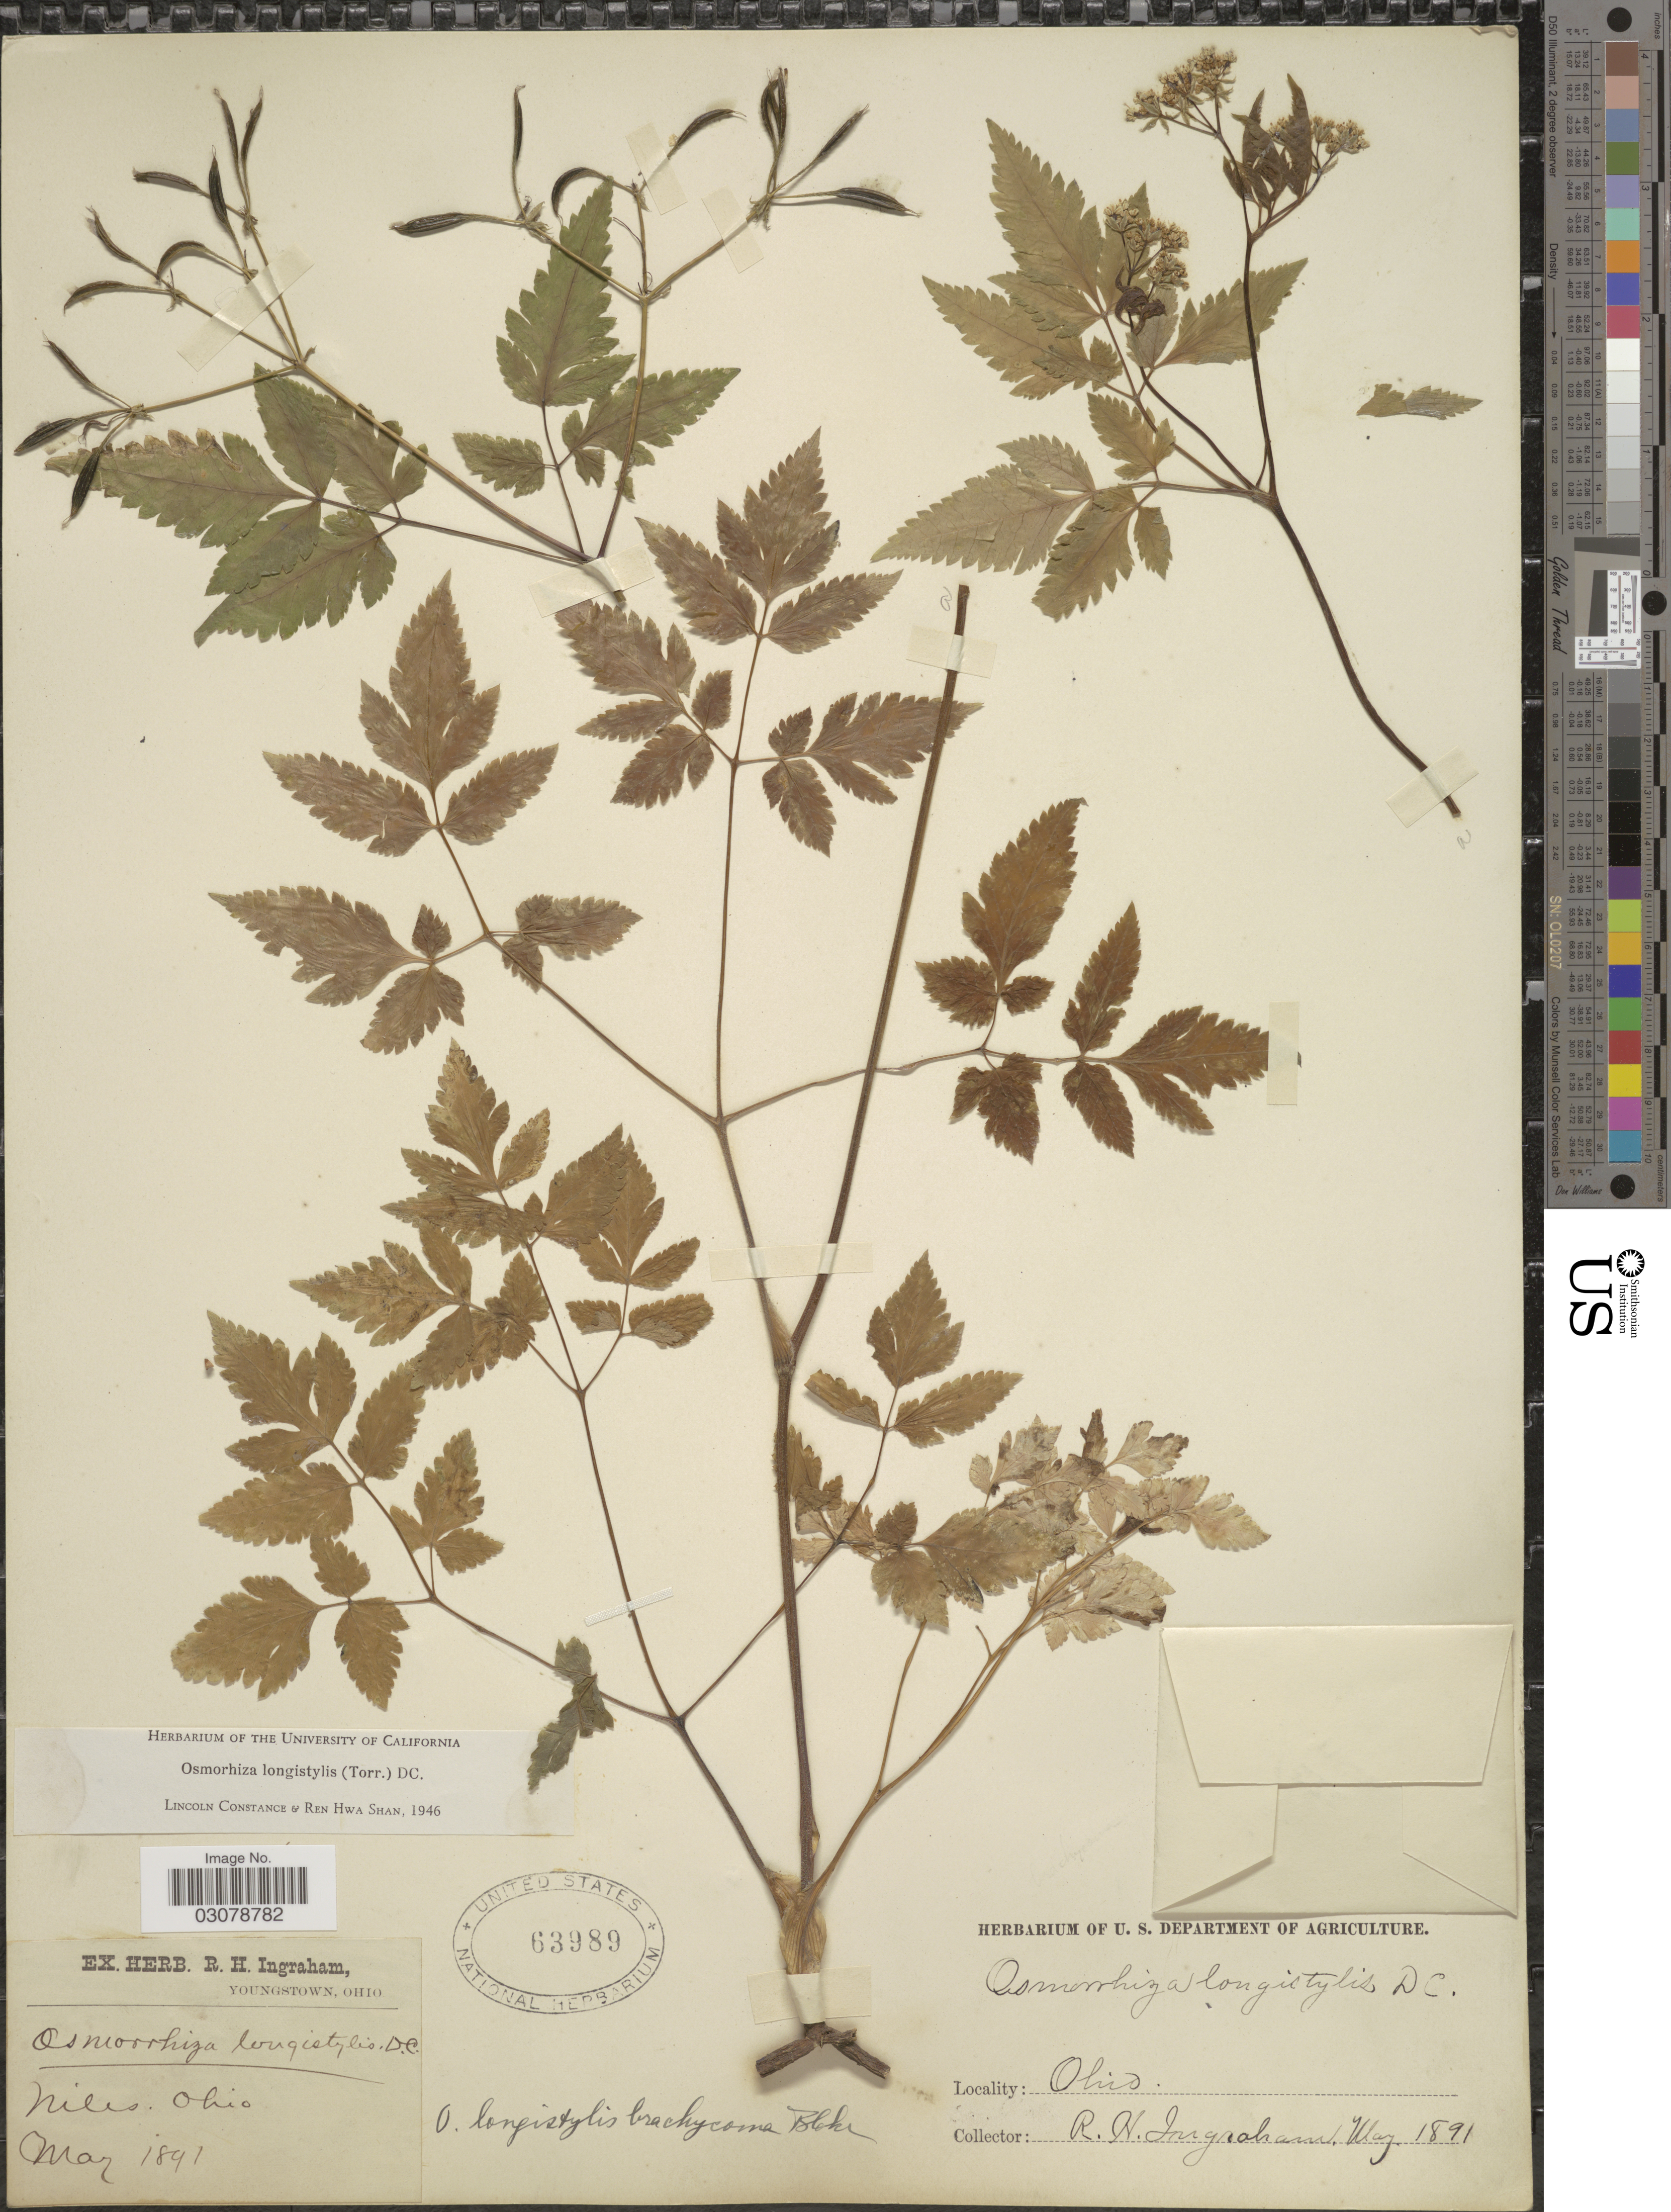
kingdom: Plantae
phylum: Tracheophyta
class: Magnoliopsida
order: Apiales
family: Apiaceae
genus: Osmorhiza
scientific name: Osmorhiza longistylis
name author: (Torr.) DC.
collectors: R. Ingraham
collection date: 1891-05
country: United States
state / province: Ohio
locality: Niles, Ohio.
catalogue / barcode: US 63989